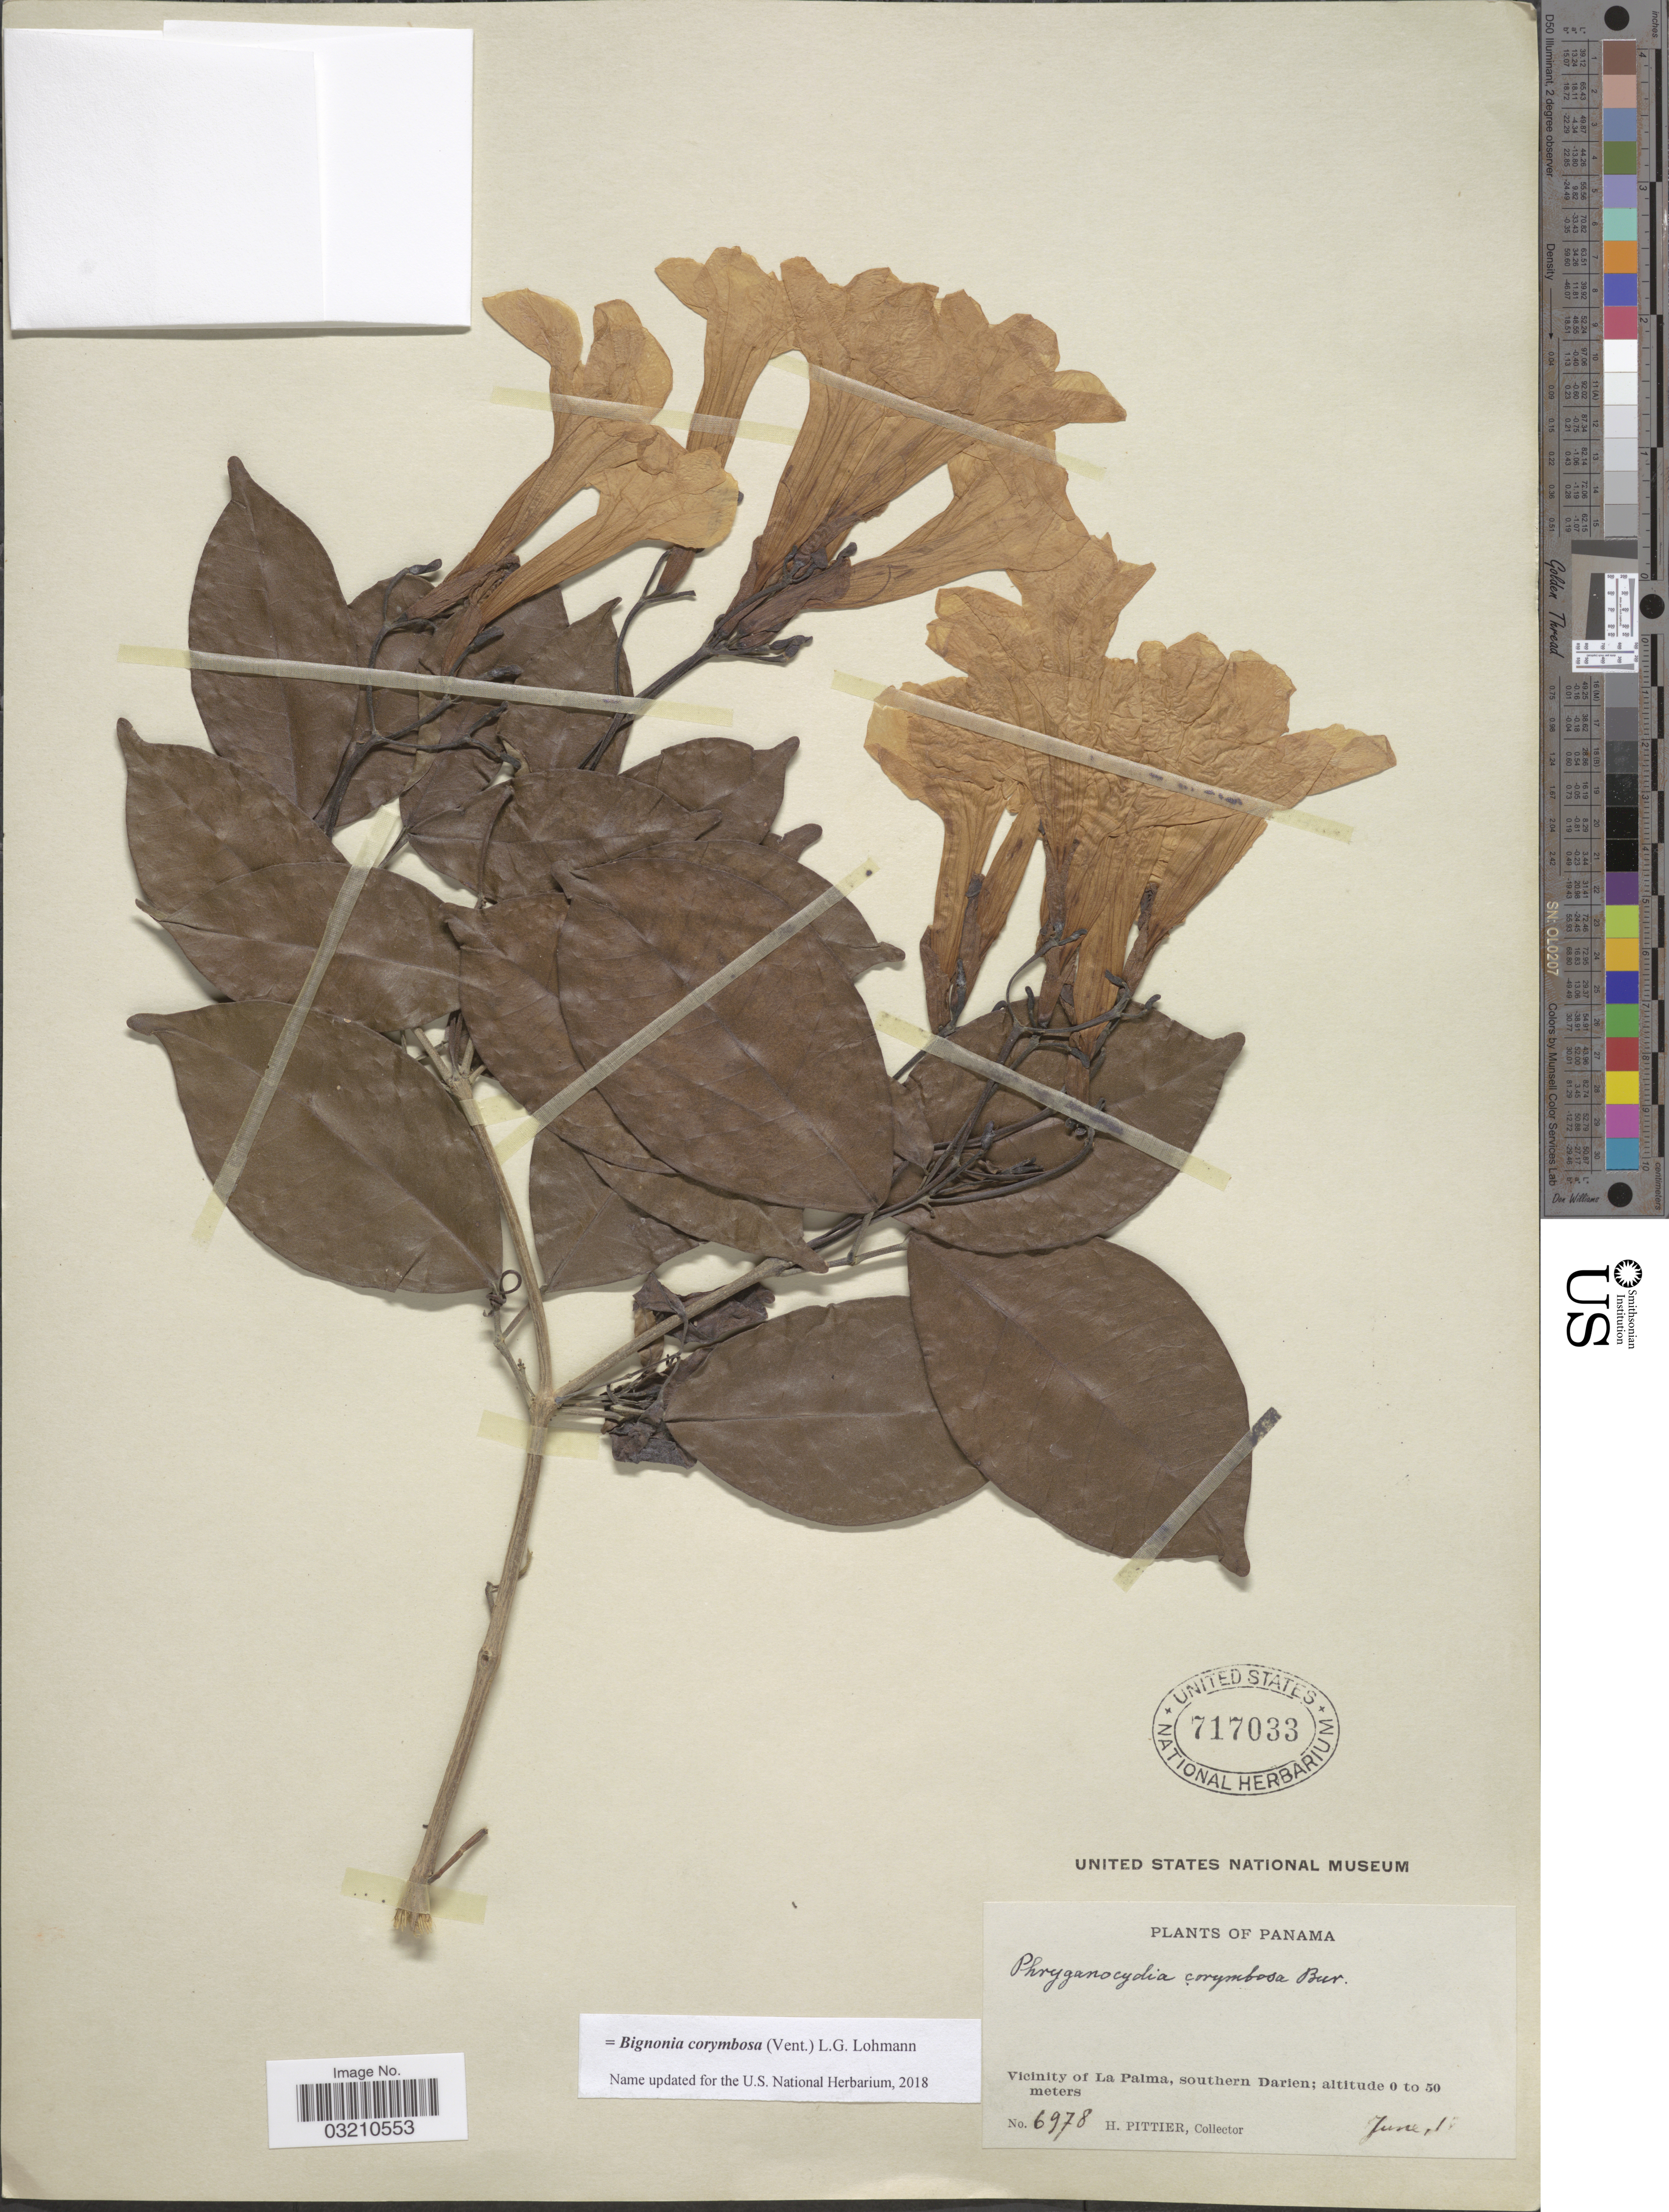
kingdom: Plantae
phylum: Tracheophyta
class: Magnoliopsida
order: Lamiales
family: Bignoniaceae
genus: Bignonia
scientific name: Bignonia corymbosa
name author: (Vent.) L.G. Lohmann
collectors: H. F. Pittier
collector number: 6978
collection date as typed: Transcribed d/m/y: /6/19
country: Panama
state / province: Darién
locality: Vicinity of La Palma, southern Darien.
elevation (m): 0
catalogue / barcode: US 717033